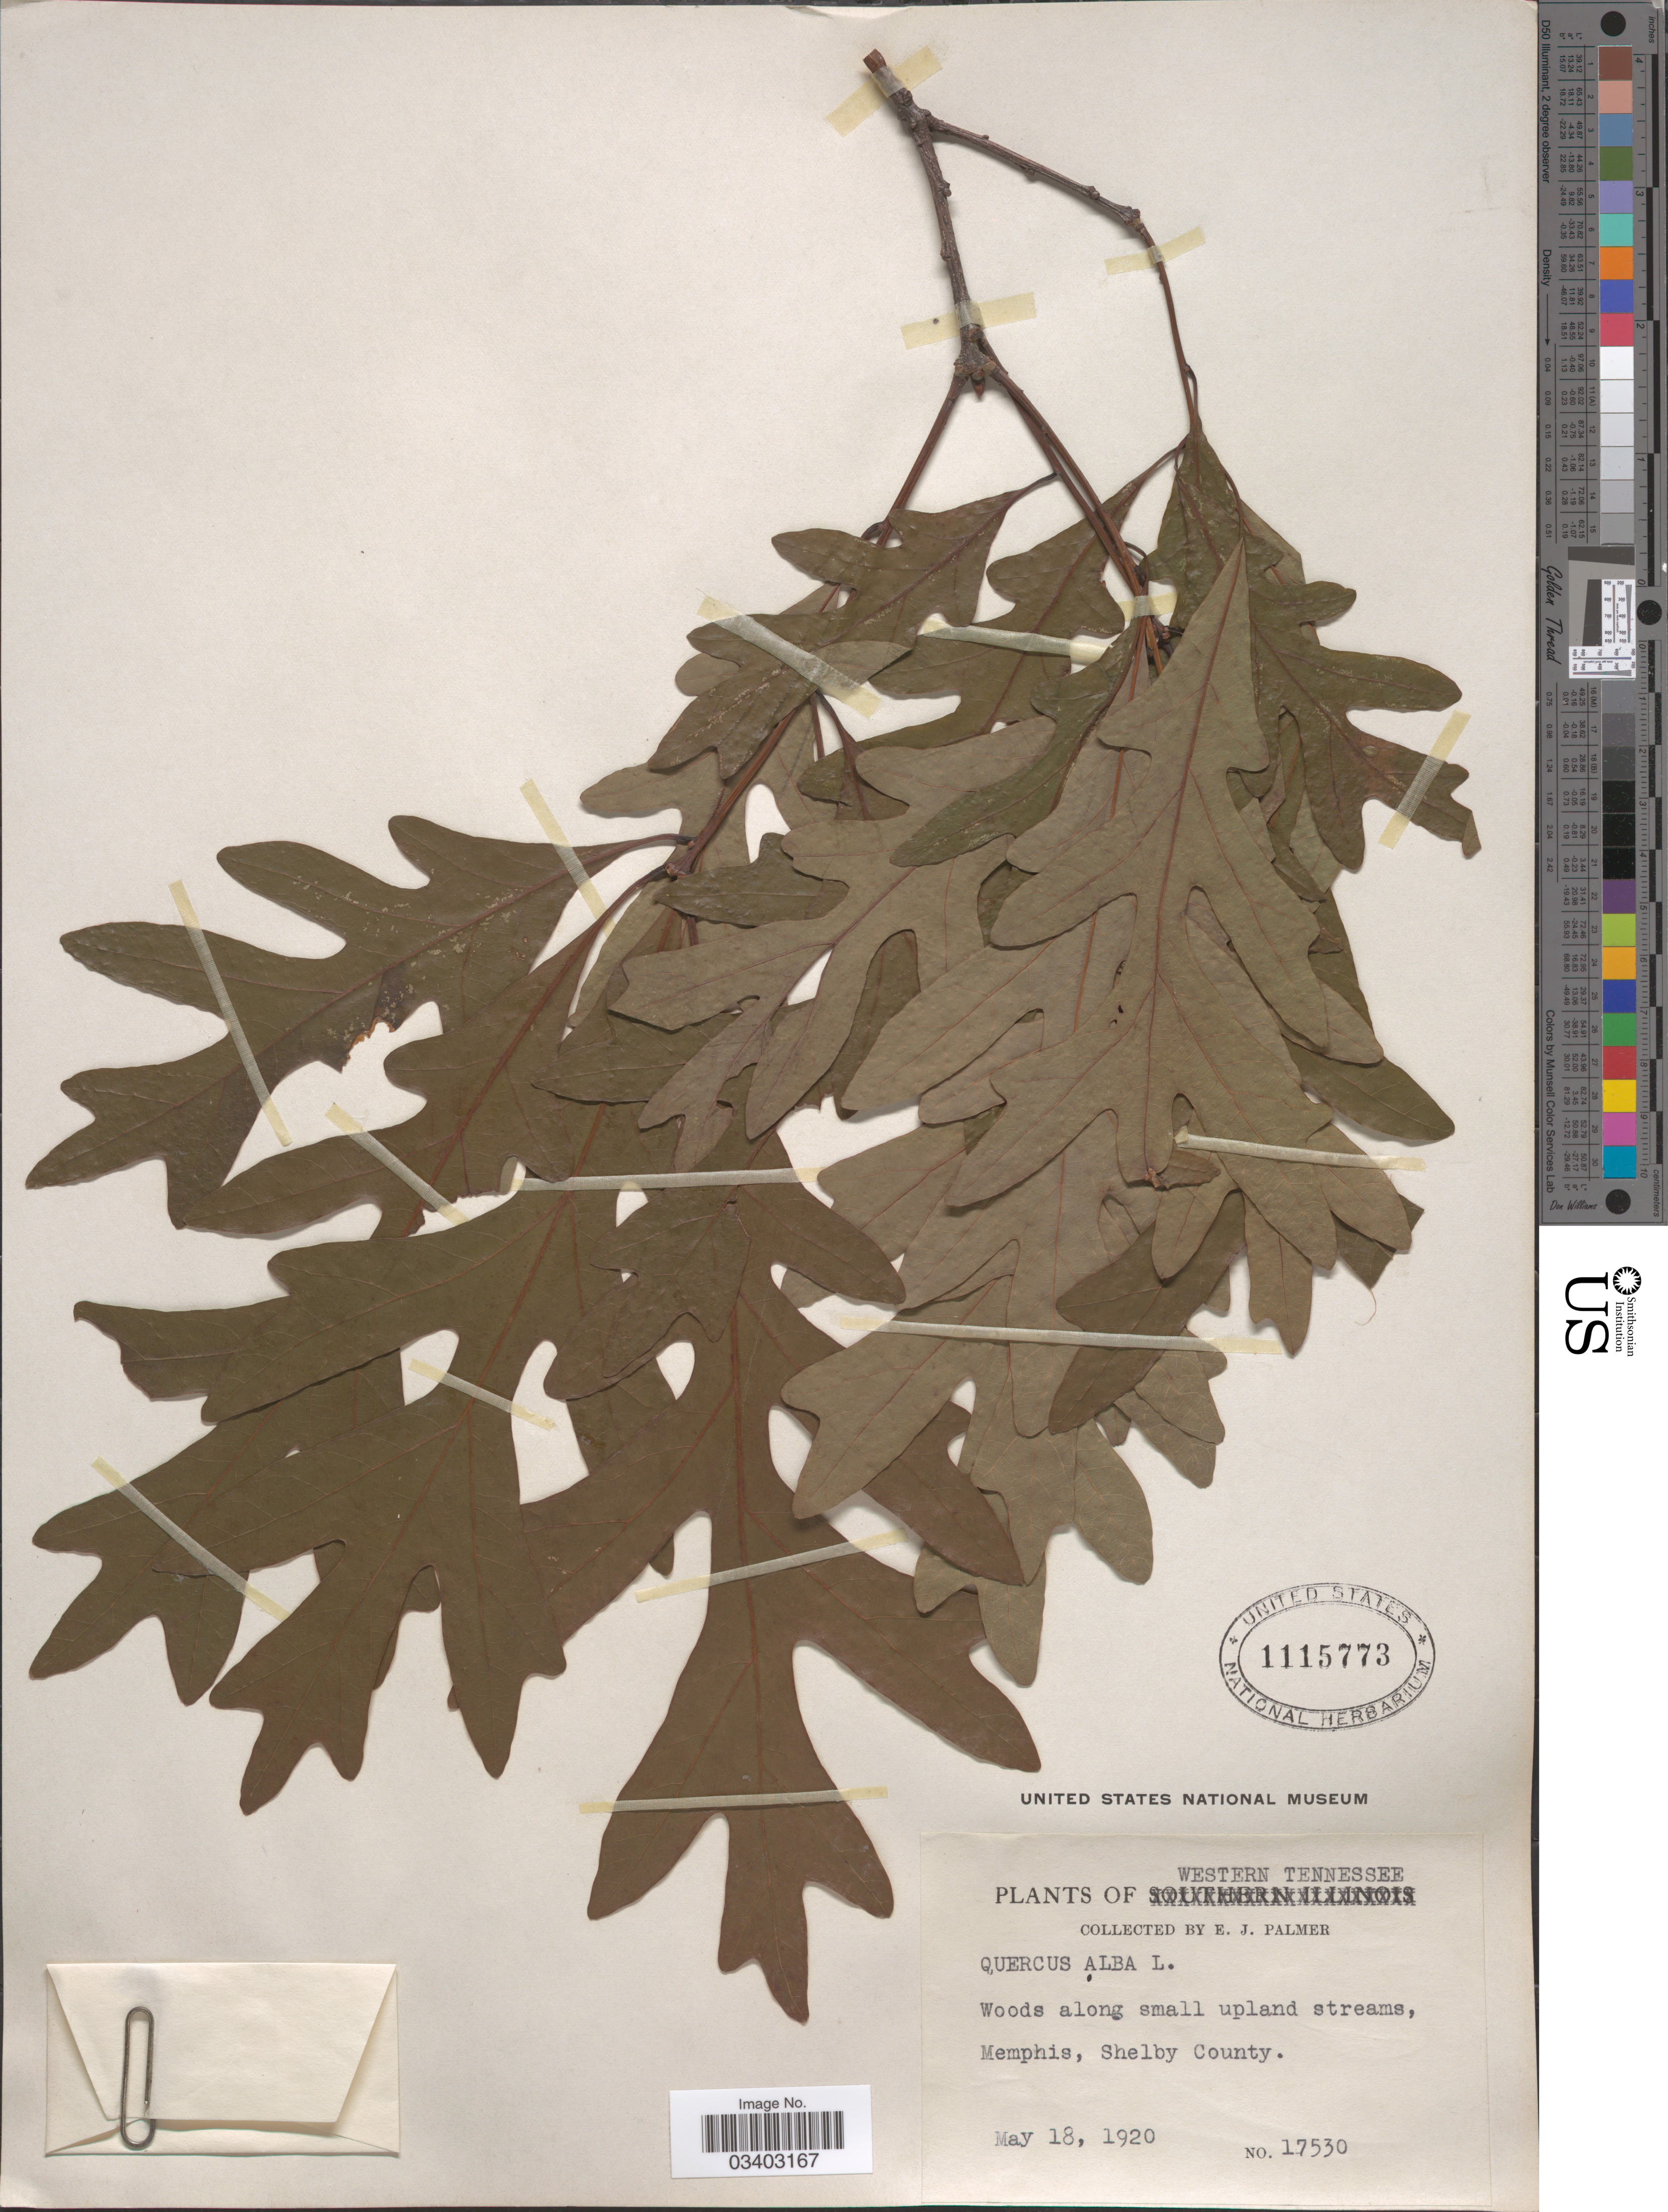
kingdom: Plantae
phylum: Tracheophyta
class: Magnoliopsida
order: Fagales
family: Fagaceae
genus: Quercus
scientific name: Quercus alba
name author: L.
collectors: E. J. Palmer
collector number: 17530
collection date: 1920-05-18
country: United States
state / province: Tennessee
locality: Western Tennessee. Woods along small upland streams, Memphis, Shelby County.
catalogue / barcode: US 1115773